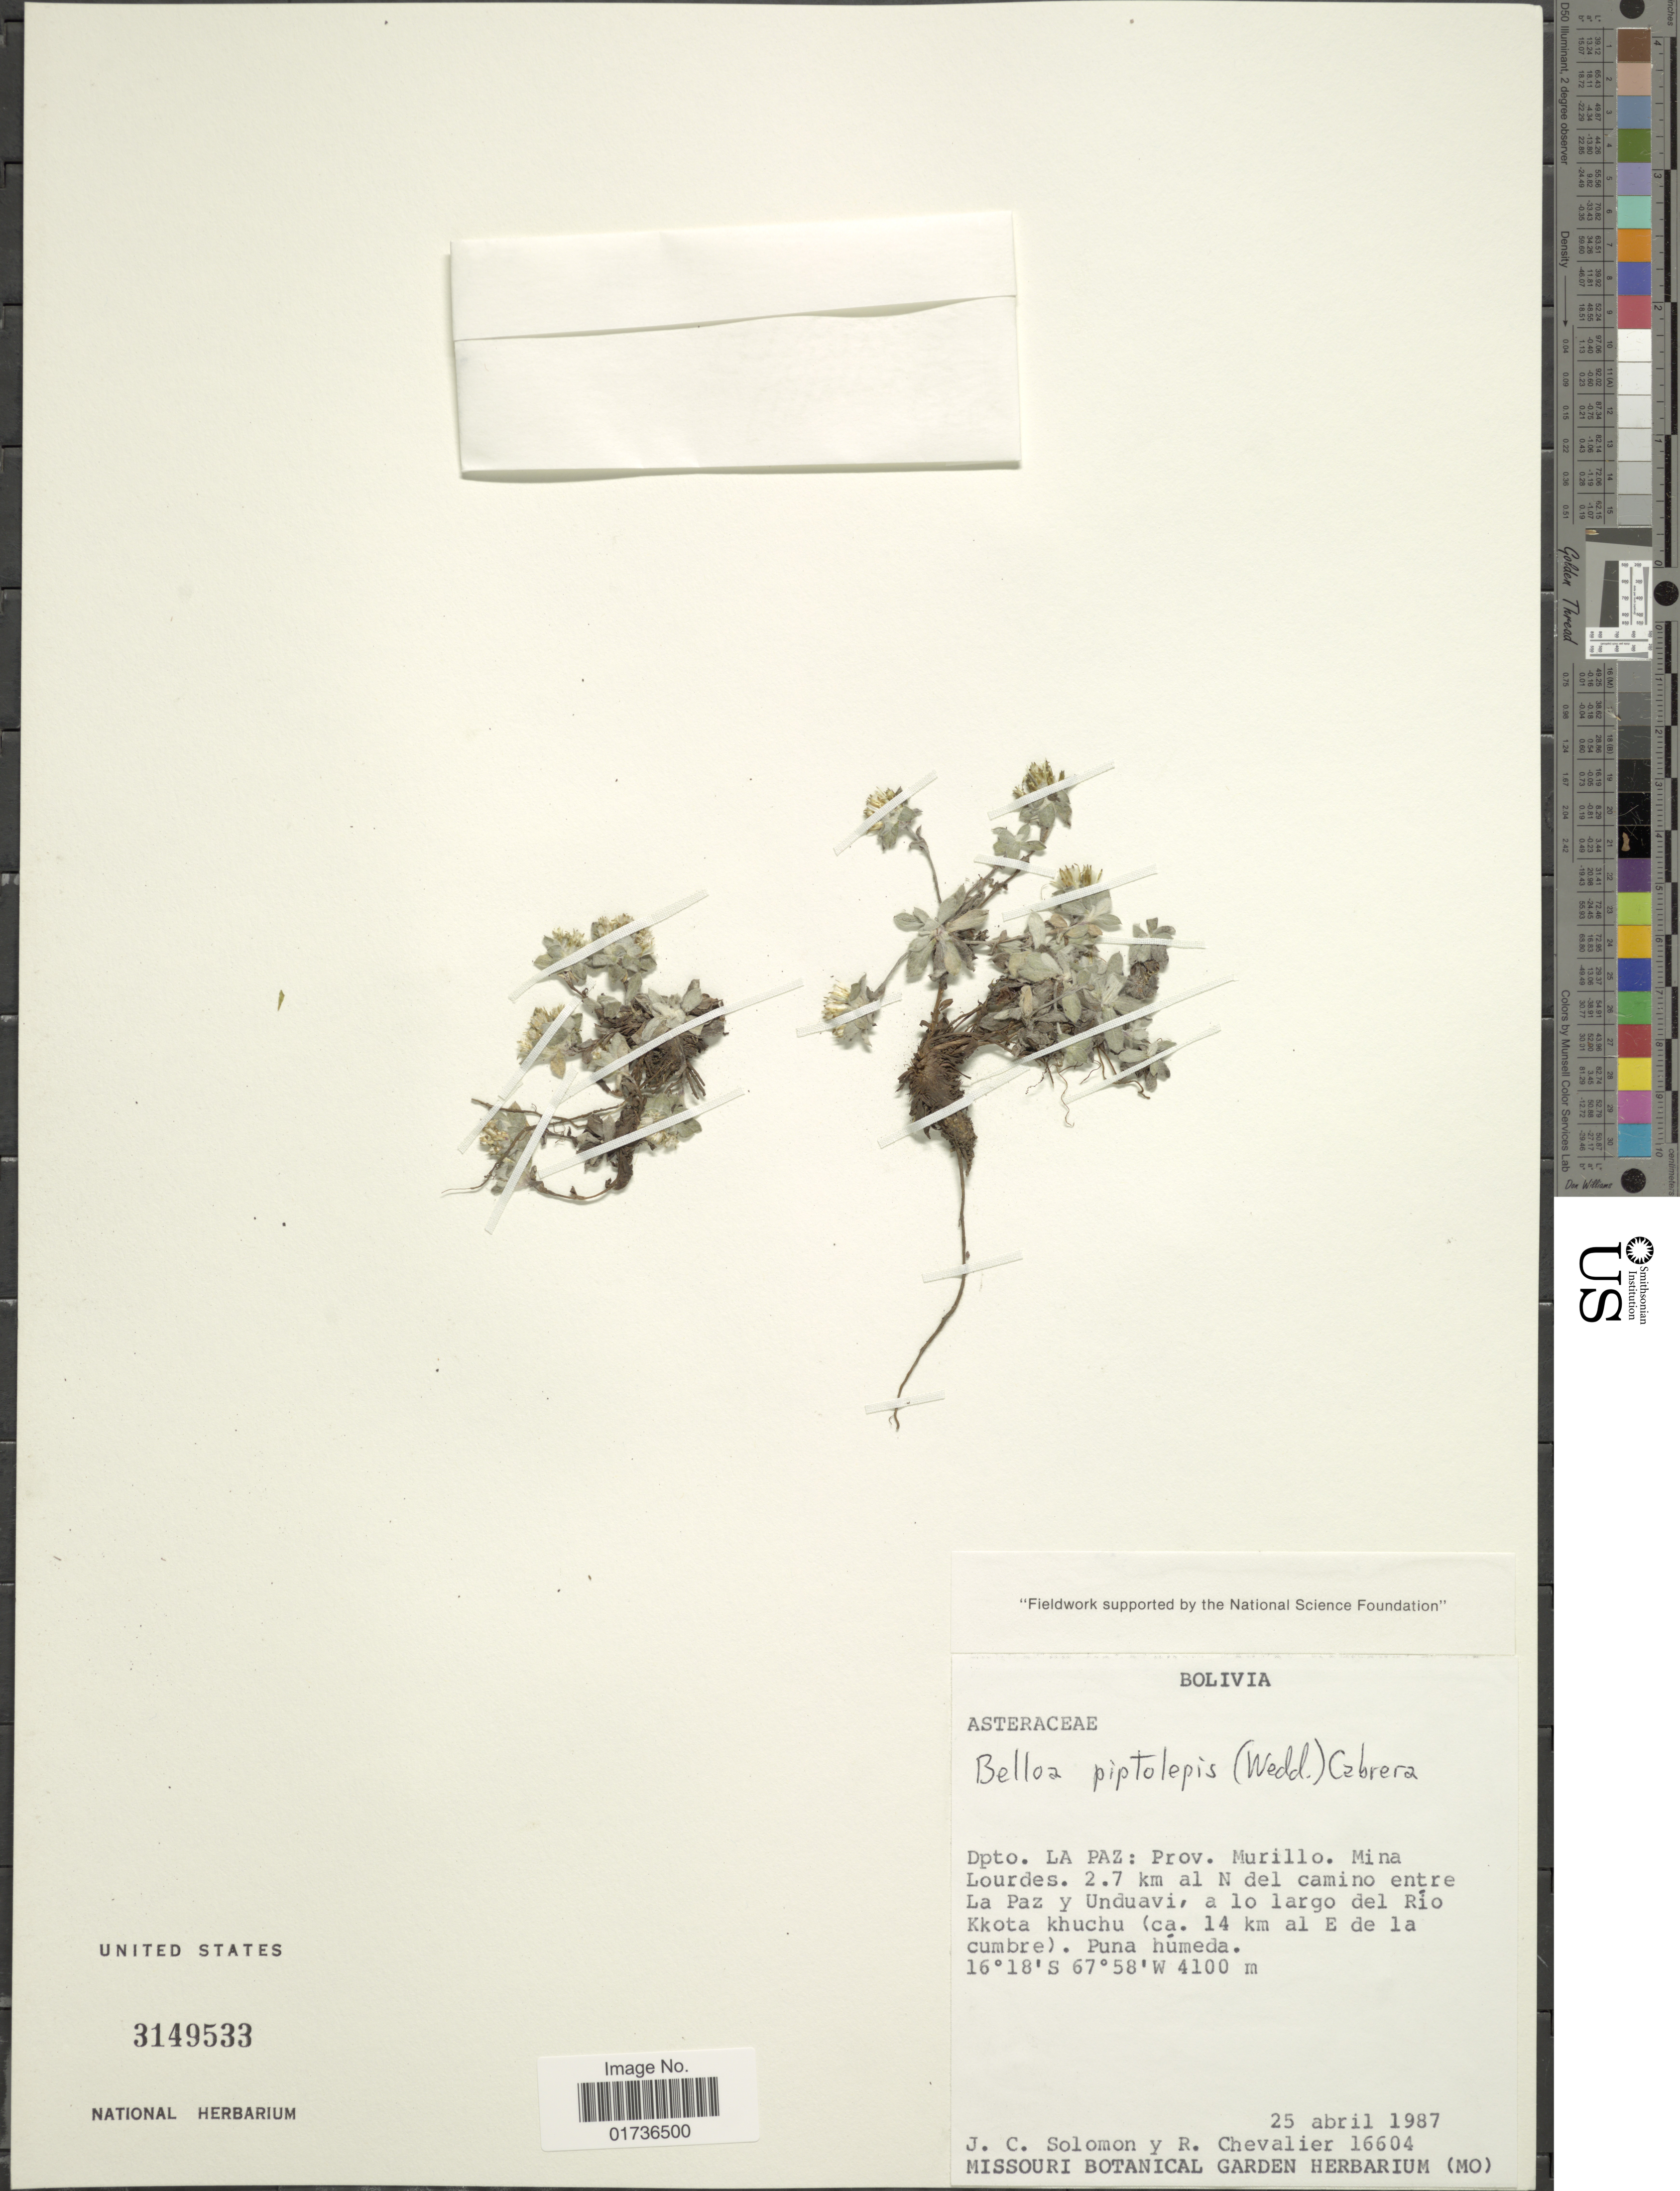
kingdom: Plantae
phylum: Tracheophyta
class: Magnoliopsida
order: Asterales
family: Asteraceae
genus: Mniodes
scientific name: Mniodes piptolepis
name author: (Wedd.) S.E. Freire et al.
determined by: Dillon, M. O.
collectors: J. C. Solomon & R. C. Chevalier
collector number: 16604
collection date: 1987-04-25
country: Bolivia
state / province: La Paz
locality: Dpto La Paz: Prov. Murillo. Mina Lourdes. 2.7 km al N del camino entre La Paz y Unduavi, a lo largo del Río Kkota khuchu (ca. 14 km al E de la cumbre). Puna húmeda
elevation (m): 4100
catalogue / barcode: US 3149533